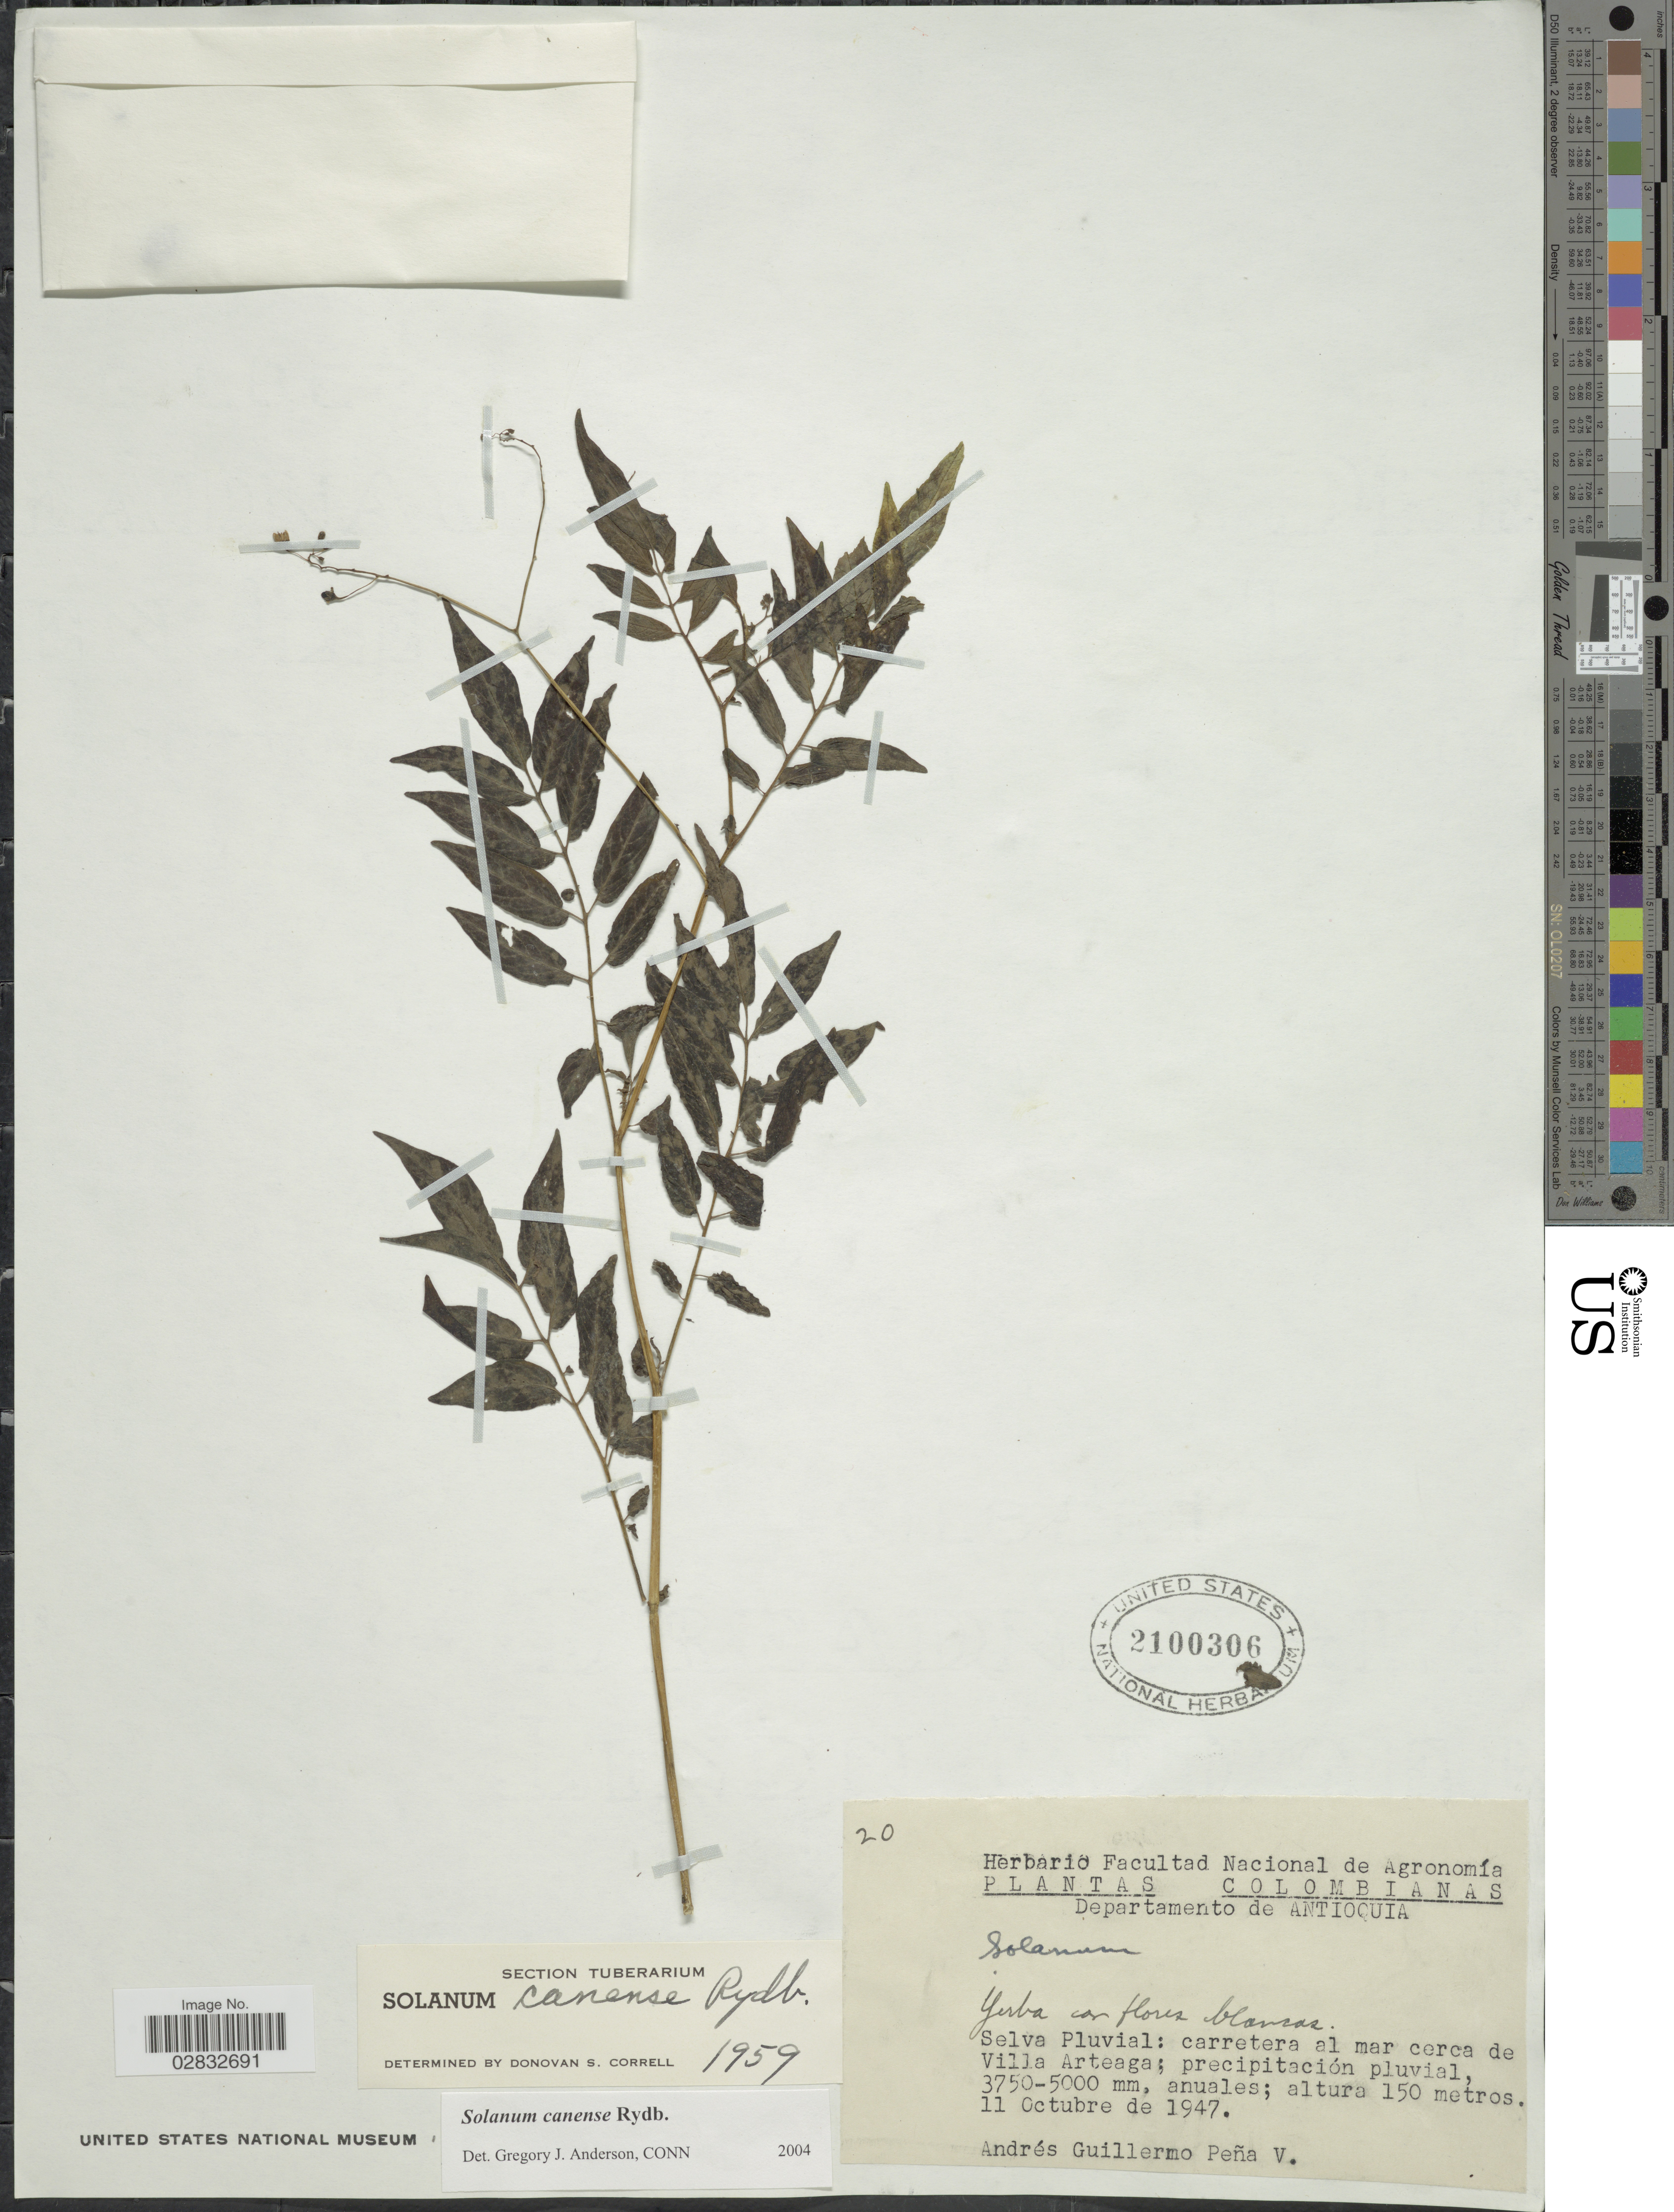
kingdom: Plantae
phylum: Tracheophyta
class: Magnoliopsida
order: Solanales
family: Solanaceae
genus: Solanum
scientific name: Solanum canaosense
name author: L.B. Sm. & Downs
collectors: A. G. Pena V.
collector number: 20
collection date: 1947-10-11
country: Colombia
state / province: Antioquia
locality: Departamento de Antioquia. Selva Pluvial: carretera al mar cerca de Villa Arteaga.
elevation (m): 150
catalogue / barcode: US 2100306